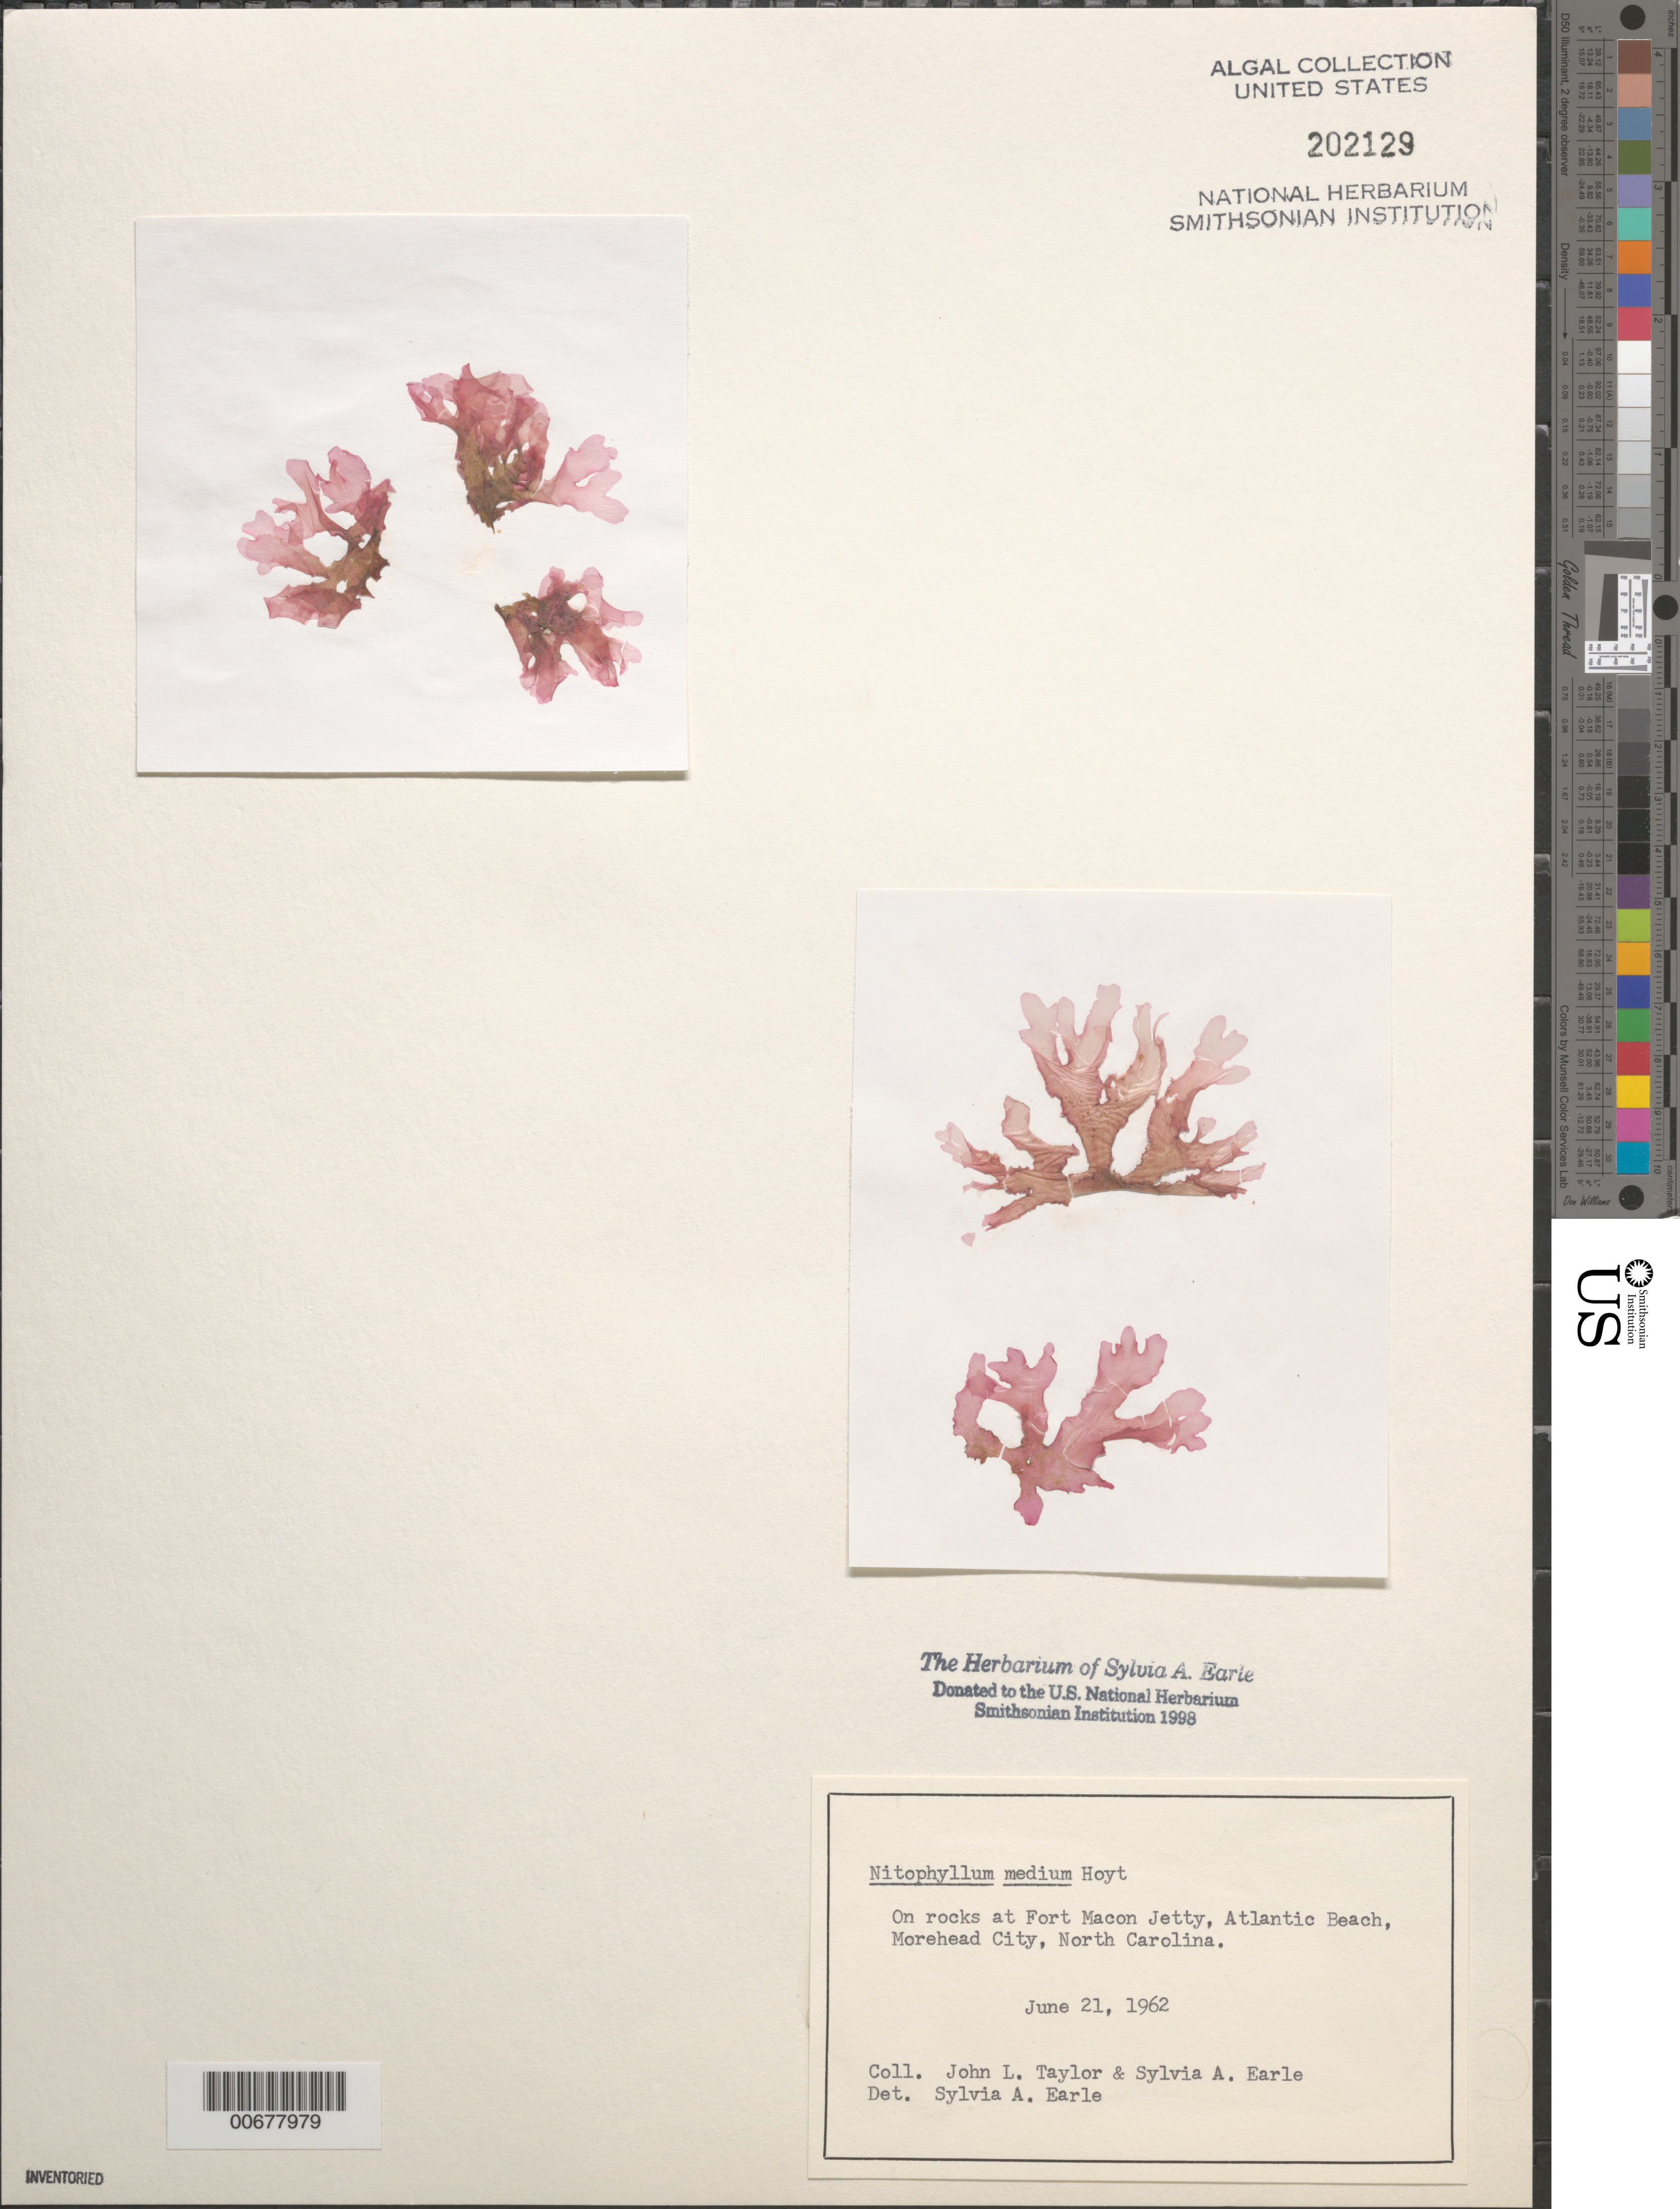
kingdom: Plantae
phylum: Rhodophyta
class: Florideophyceae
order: Ceramiales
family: Delesseriaceae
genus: Nitophyllum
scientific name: Nitophyllum medium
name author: Hoyt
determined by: Earle, S. A.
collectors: J. L. Taylor & S. A. Earle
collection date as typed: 21 Jun 1962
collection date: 1962-06-21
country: United States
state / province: North Carolina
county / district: Carteret County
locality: Fort Macon Jetty, Atlantic Beach, Morehead City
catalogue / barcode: US 202129